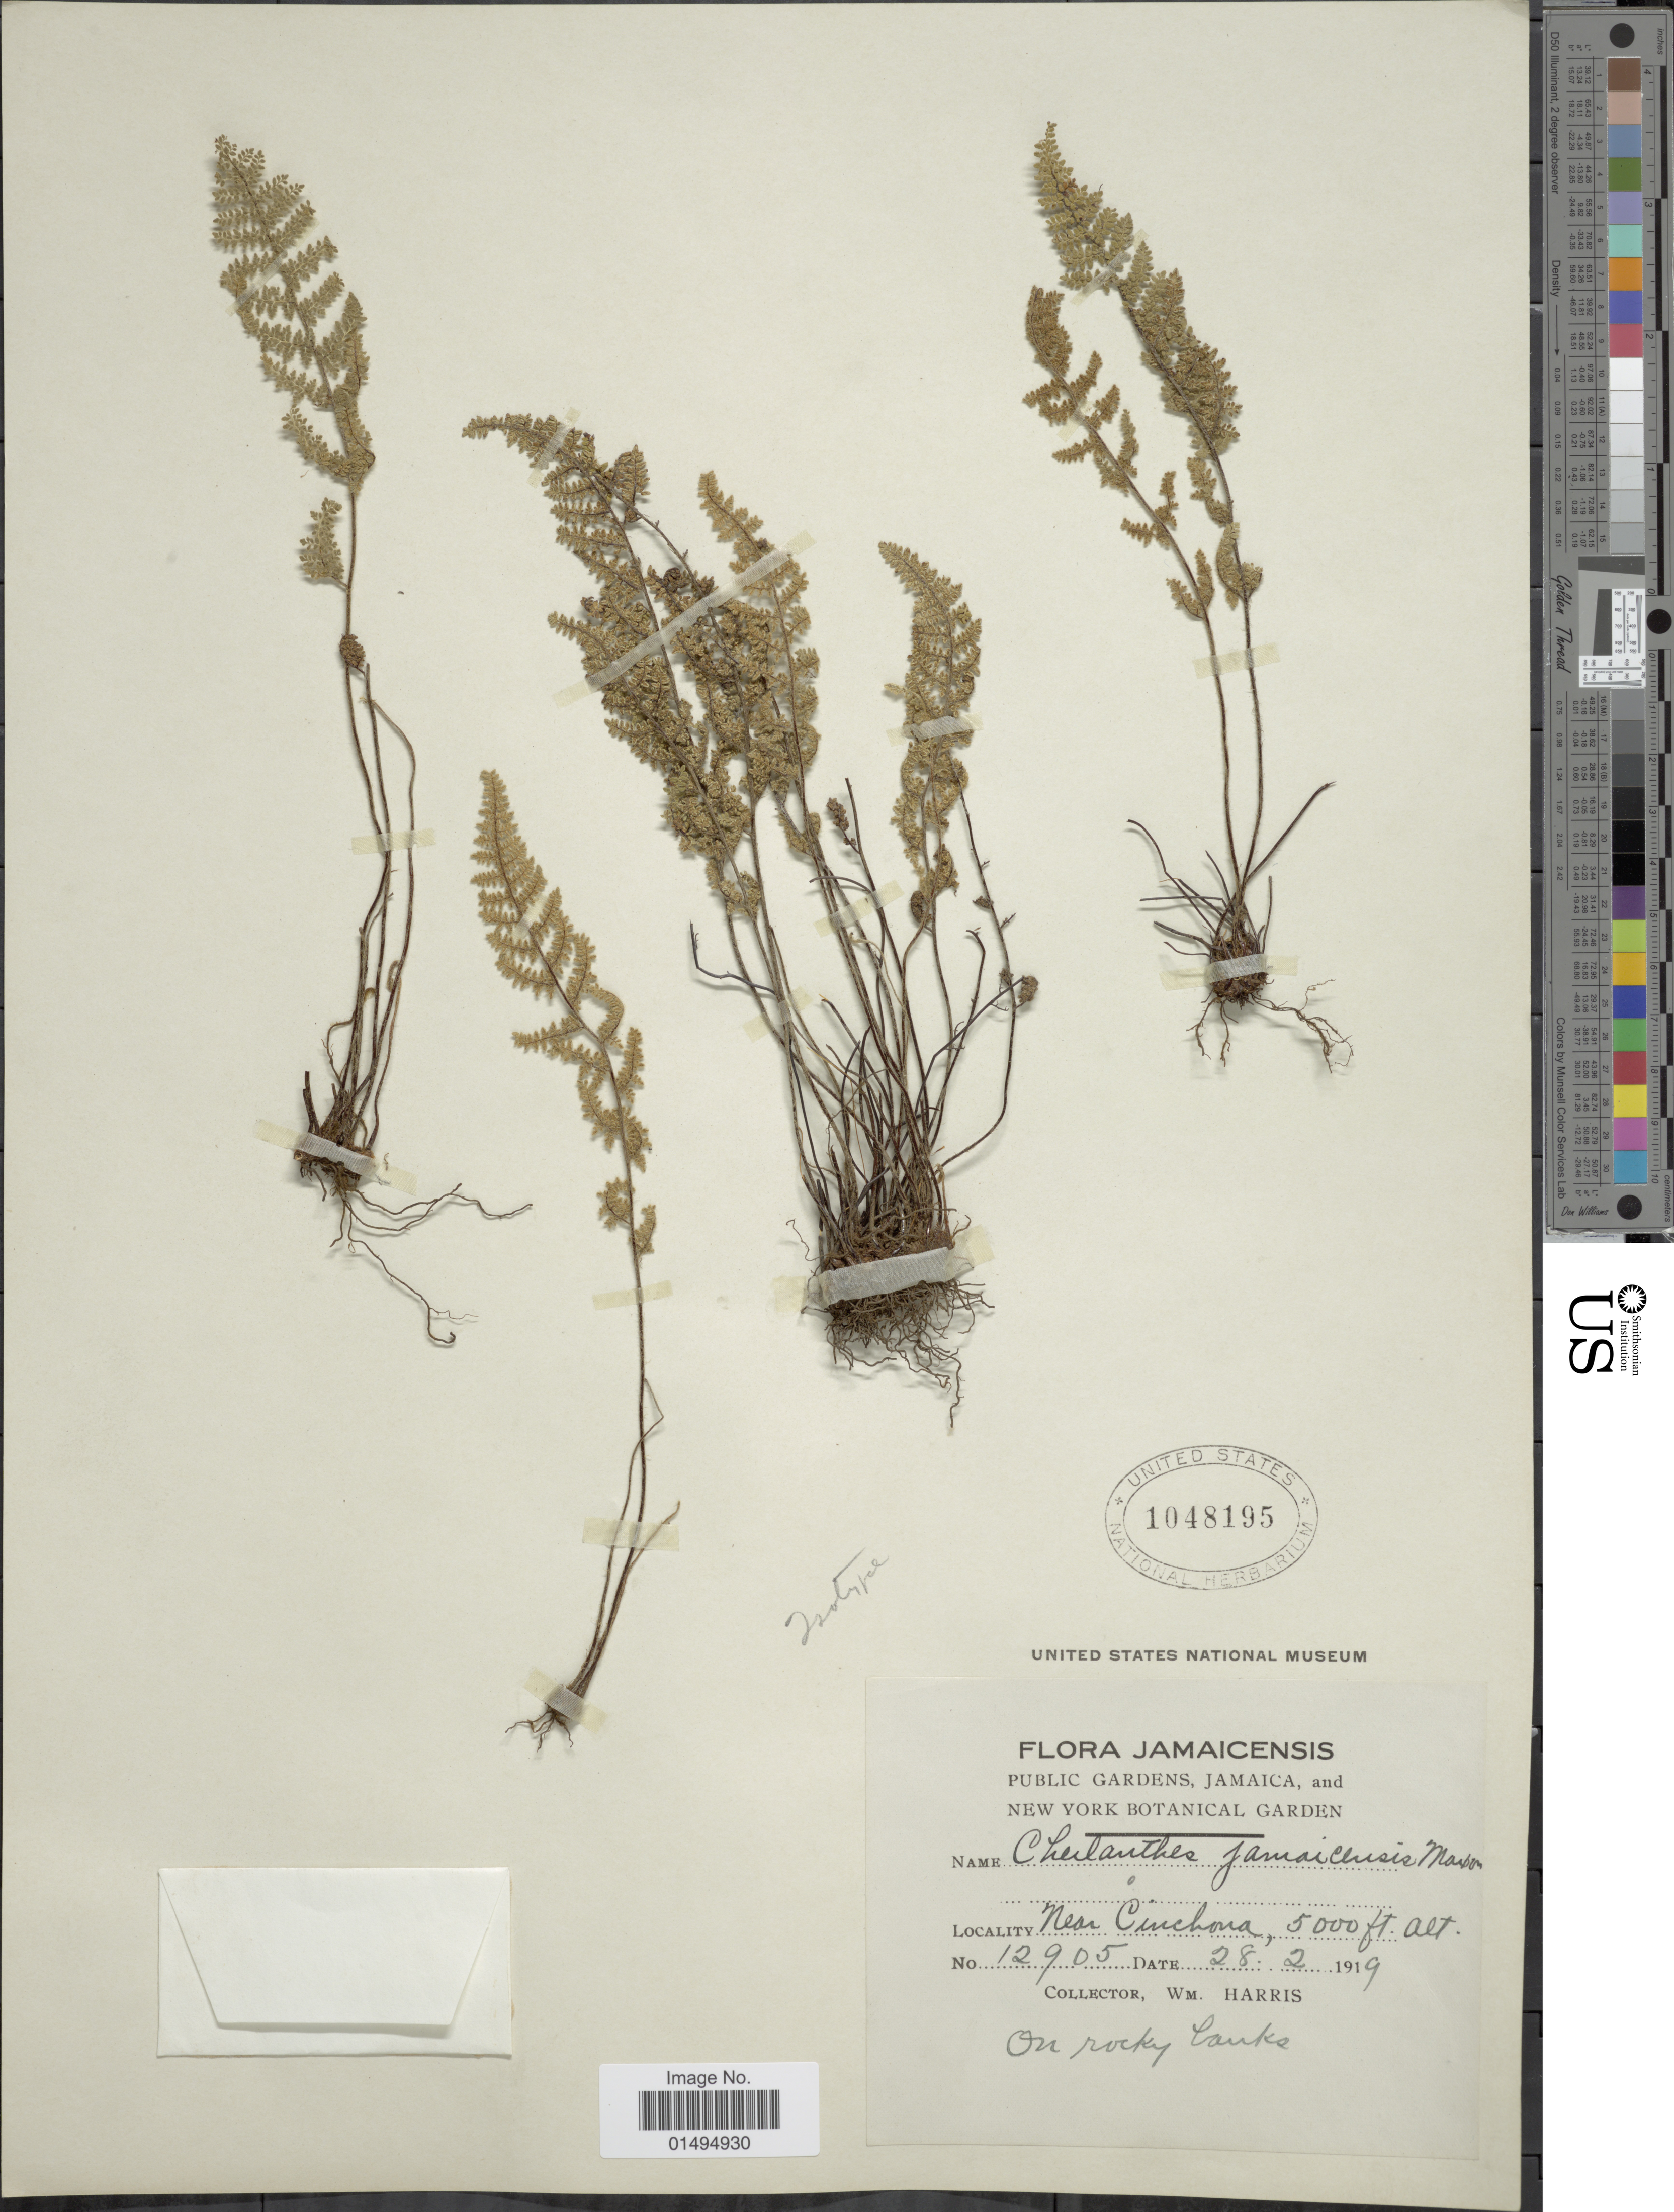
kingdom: Plantae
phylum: Tracheophyta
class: Polypodiopsida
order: Polypodiales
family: Pteridaceae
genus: Myriopteris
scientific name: Myriopteris jamaicensis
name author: (Maxon) Grusz & Windham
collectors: W. Harris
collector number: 12905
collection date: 1919-02-28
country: Jamaica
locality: Near Cinchona. Jamaicensis.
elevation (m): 1524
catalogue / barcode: US 1048195